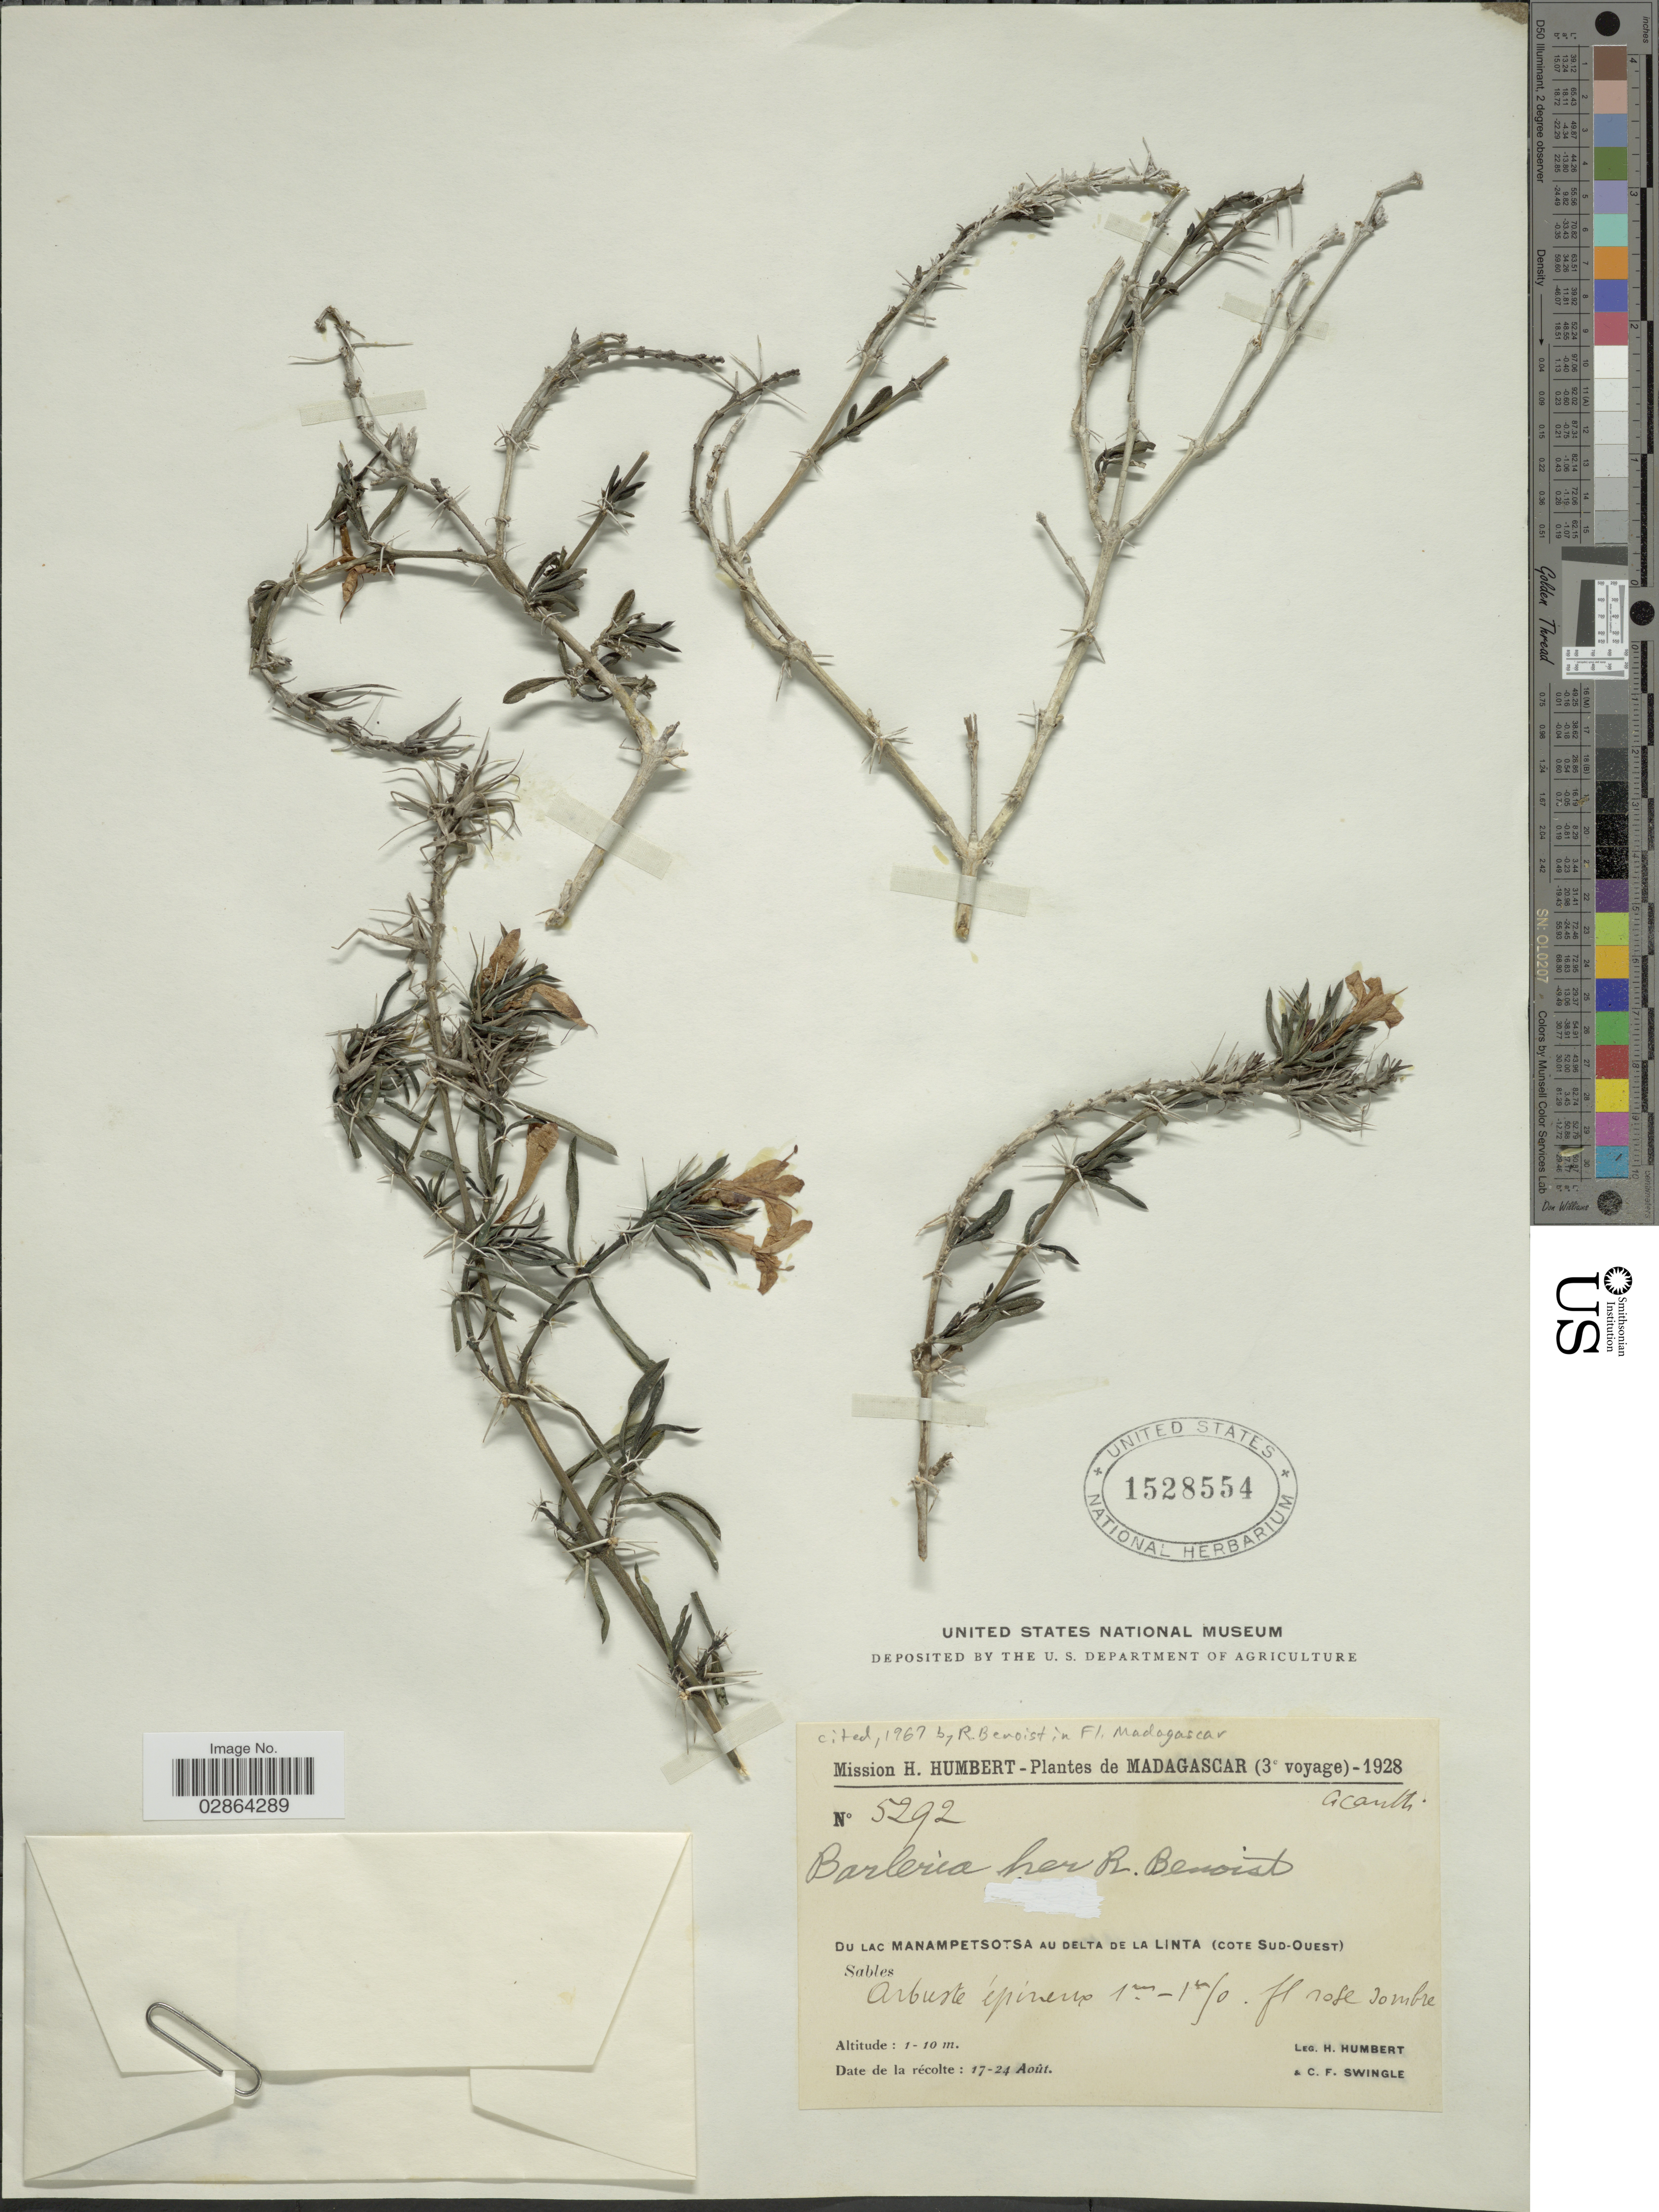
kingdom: Plantae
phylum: Tracheophyta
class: Magnoliopsida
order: Lamiales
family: Acanthaceae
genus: Barleria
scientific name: Barleria her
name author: Benoist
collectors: H. Humbert & C. Swingle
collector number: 5292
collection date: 1928-08-17/1928-08-24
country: Madagascar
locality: Du lac Manampetsotsa au Delta de la Linta (cote Sud-Ouest).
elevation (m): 1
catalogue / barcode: US 1528554